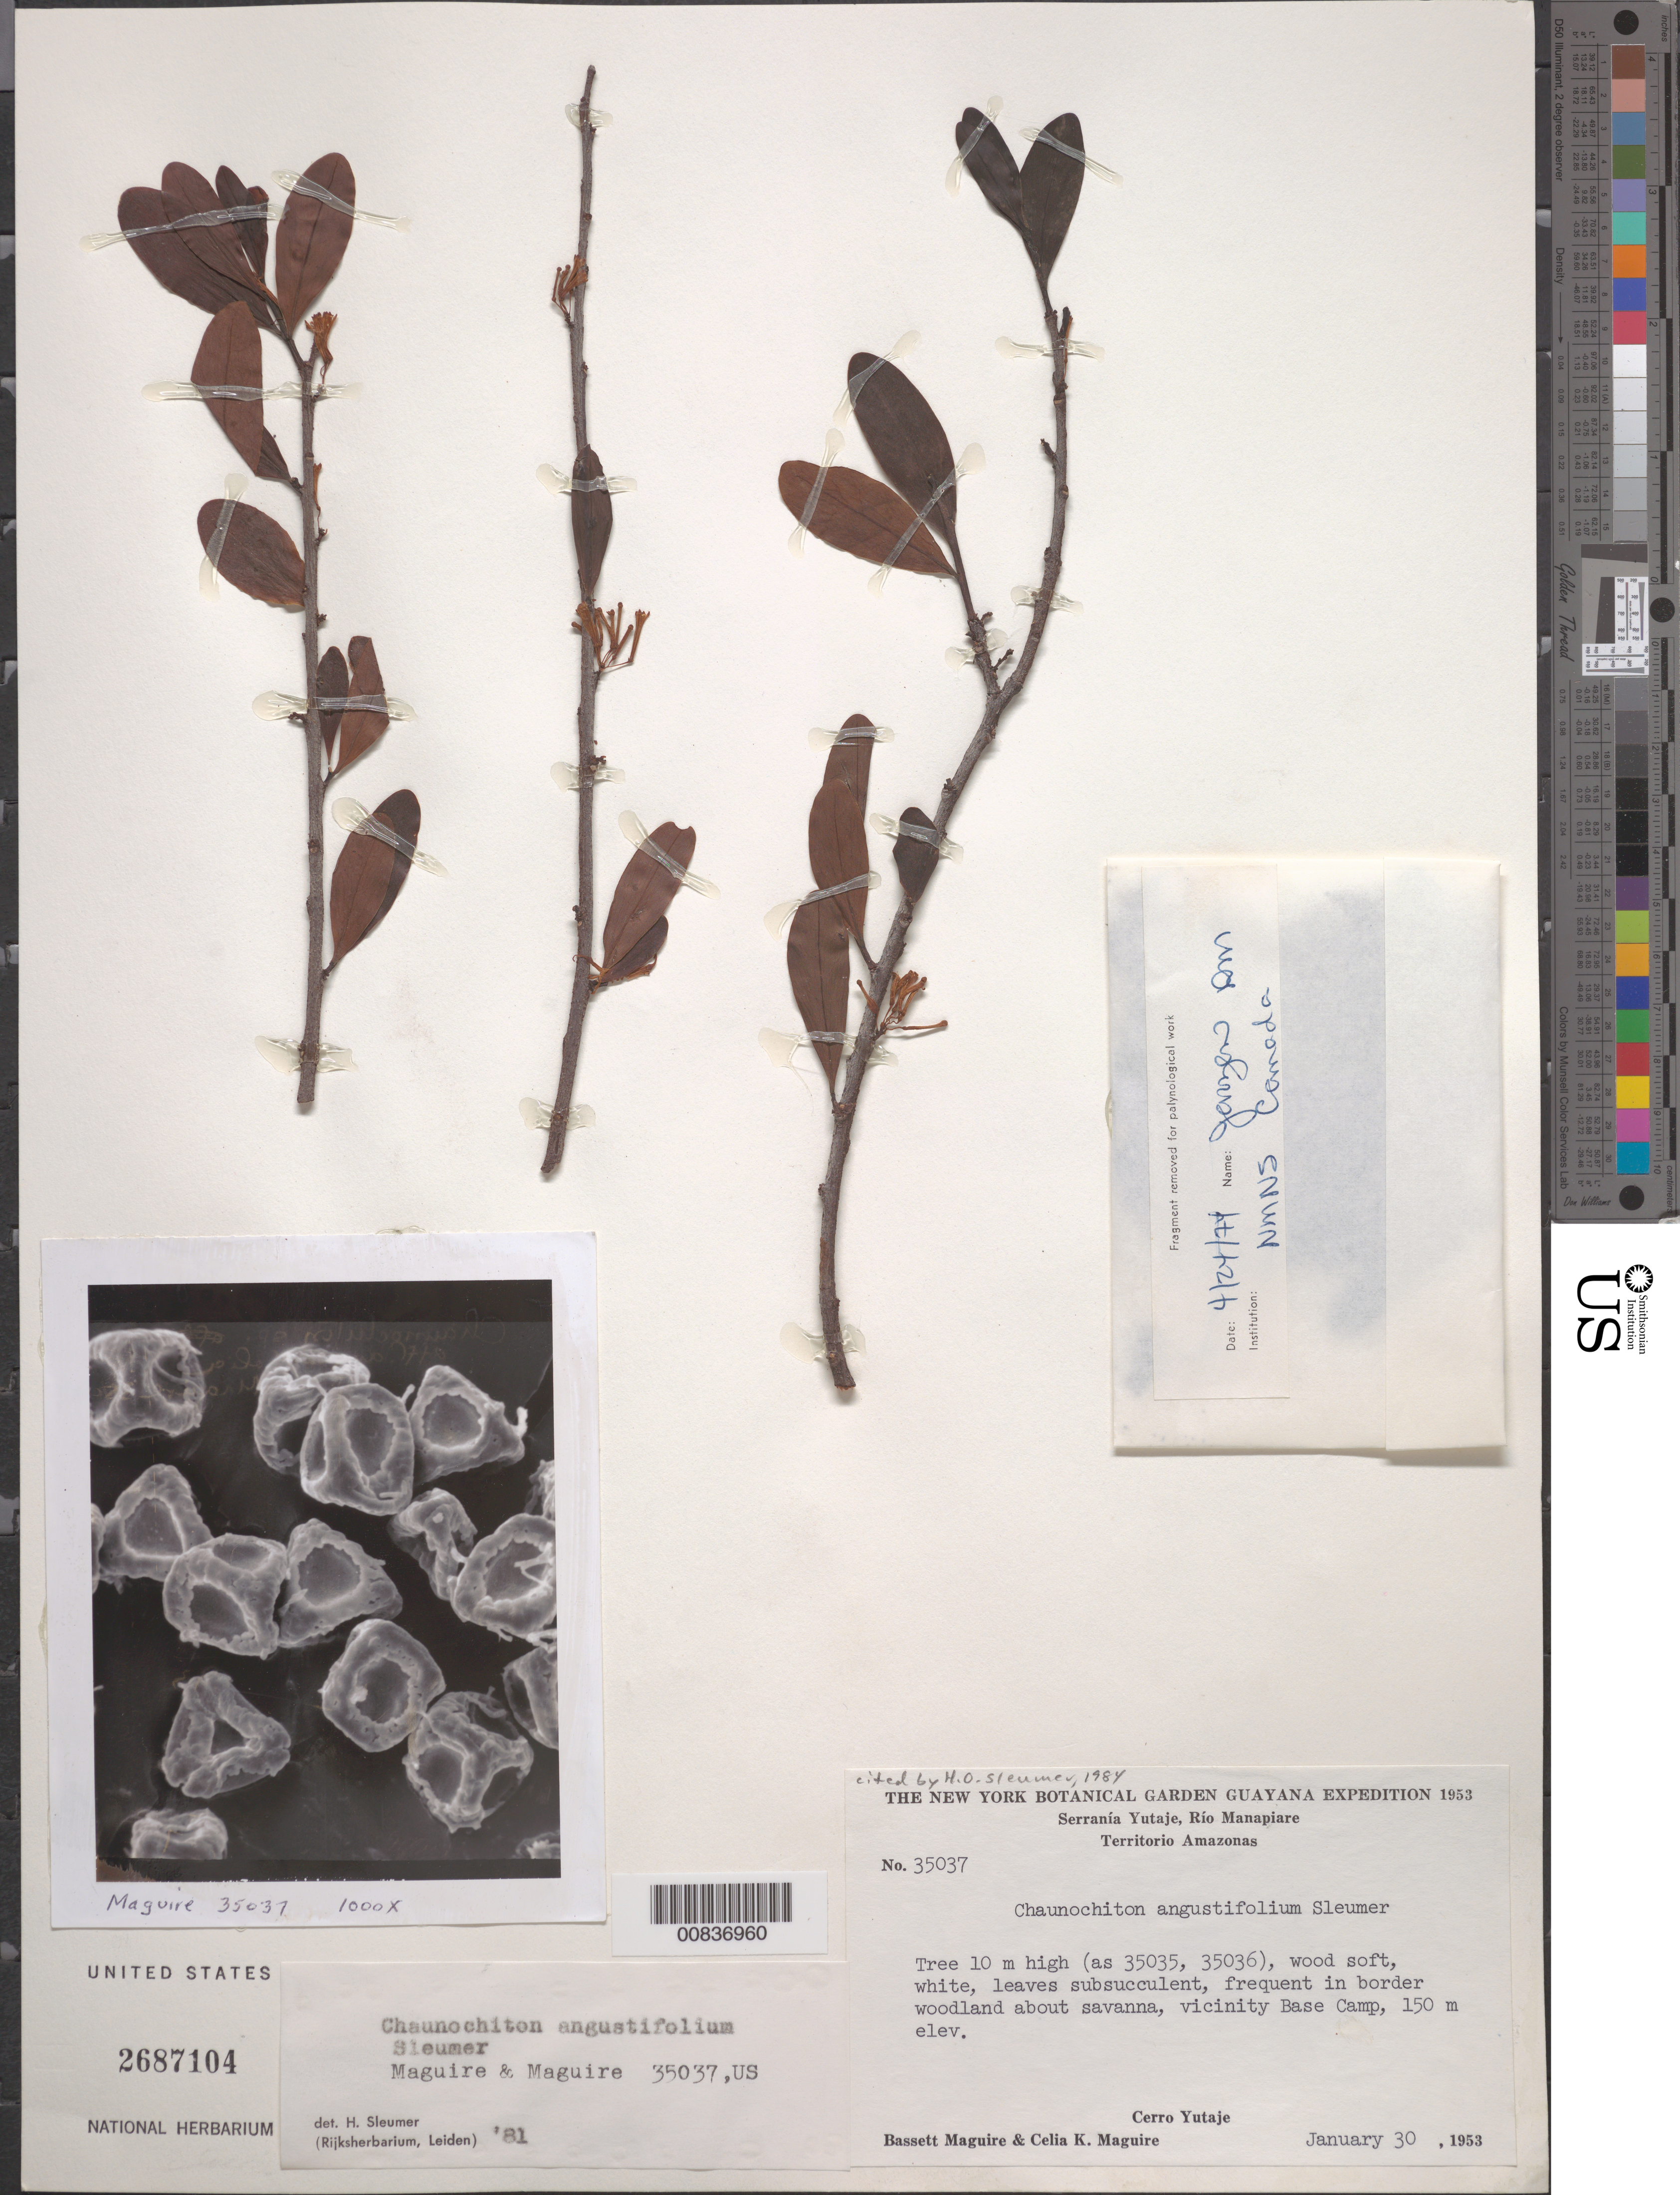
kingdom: Plantae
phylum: Tracheophyta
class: Magnoliopsida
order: Santalales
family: Aptandraceae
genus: Chaunochiton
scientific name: Chaunochiton angustifolium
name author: Sleumer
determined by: Sleumer, H. O.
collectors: B. Maguire & C. K. Maguire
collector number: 35037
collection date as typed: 30-Jan-53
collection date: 1953-01-30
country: Venezuela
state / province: Amazonas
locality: Serranía Yutajé, Río Manapiare, Base Camp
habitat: Border woodland about savanna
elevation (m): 150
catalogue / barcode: US 2687104